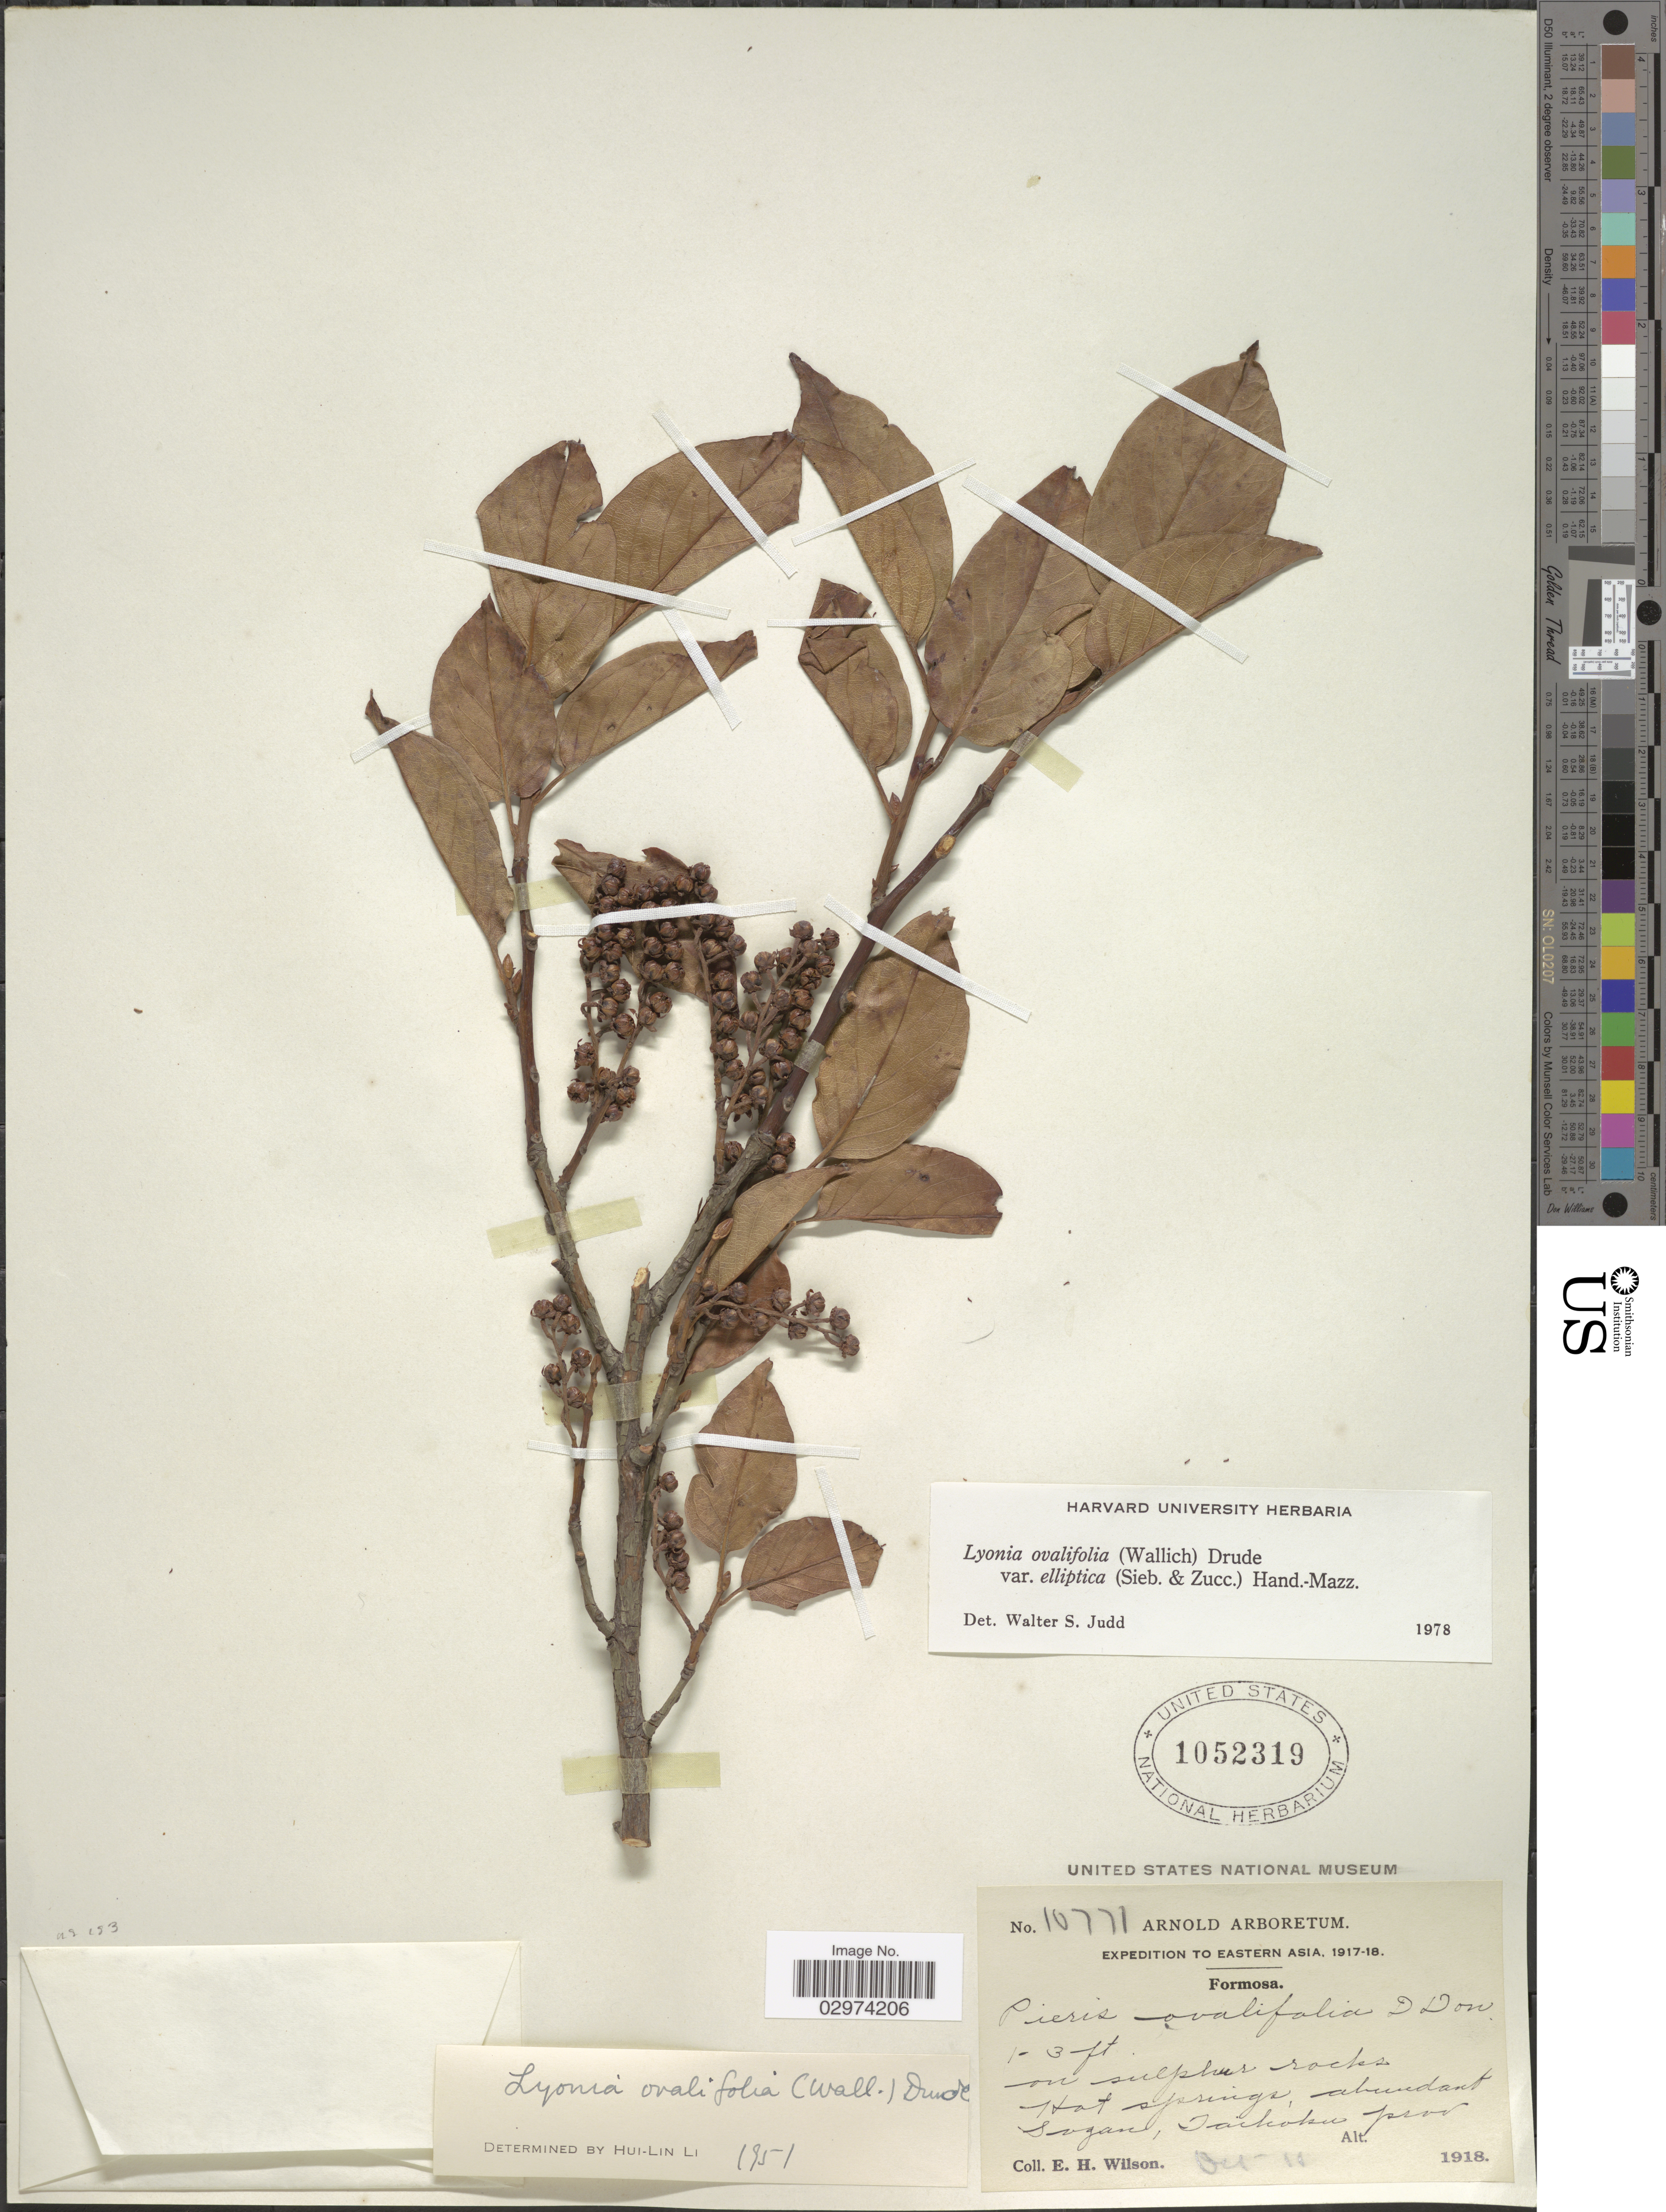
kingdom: Plantae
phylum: Tracheophyta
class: Magnoliopsida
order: Ericales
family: Ericaceae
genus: Lyonia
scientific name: Lyonia ovalifolia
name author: (Wall.) Drude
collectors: E. Wilson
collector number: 10771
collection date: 1918-10-11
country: Taiwan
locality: Formosa. On sulphur rocks Hot springs, abundant Sozan, Taihoku] prov.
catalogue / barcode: US 1052319